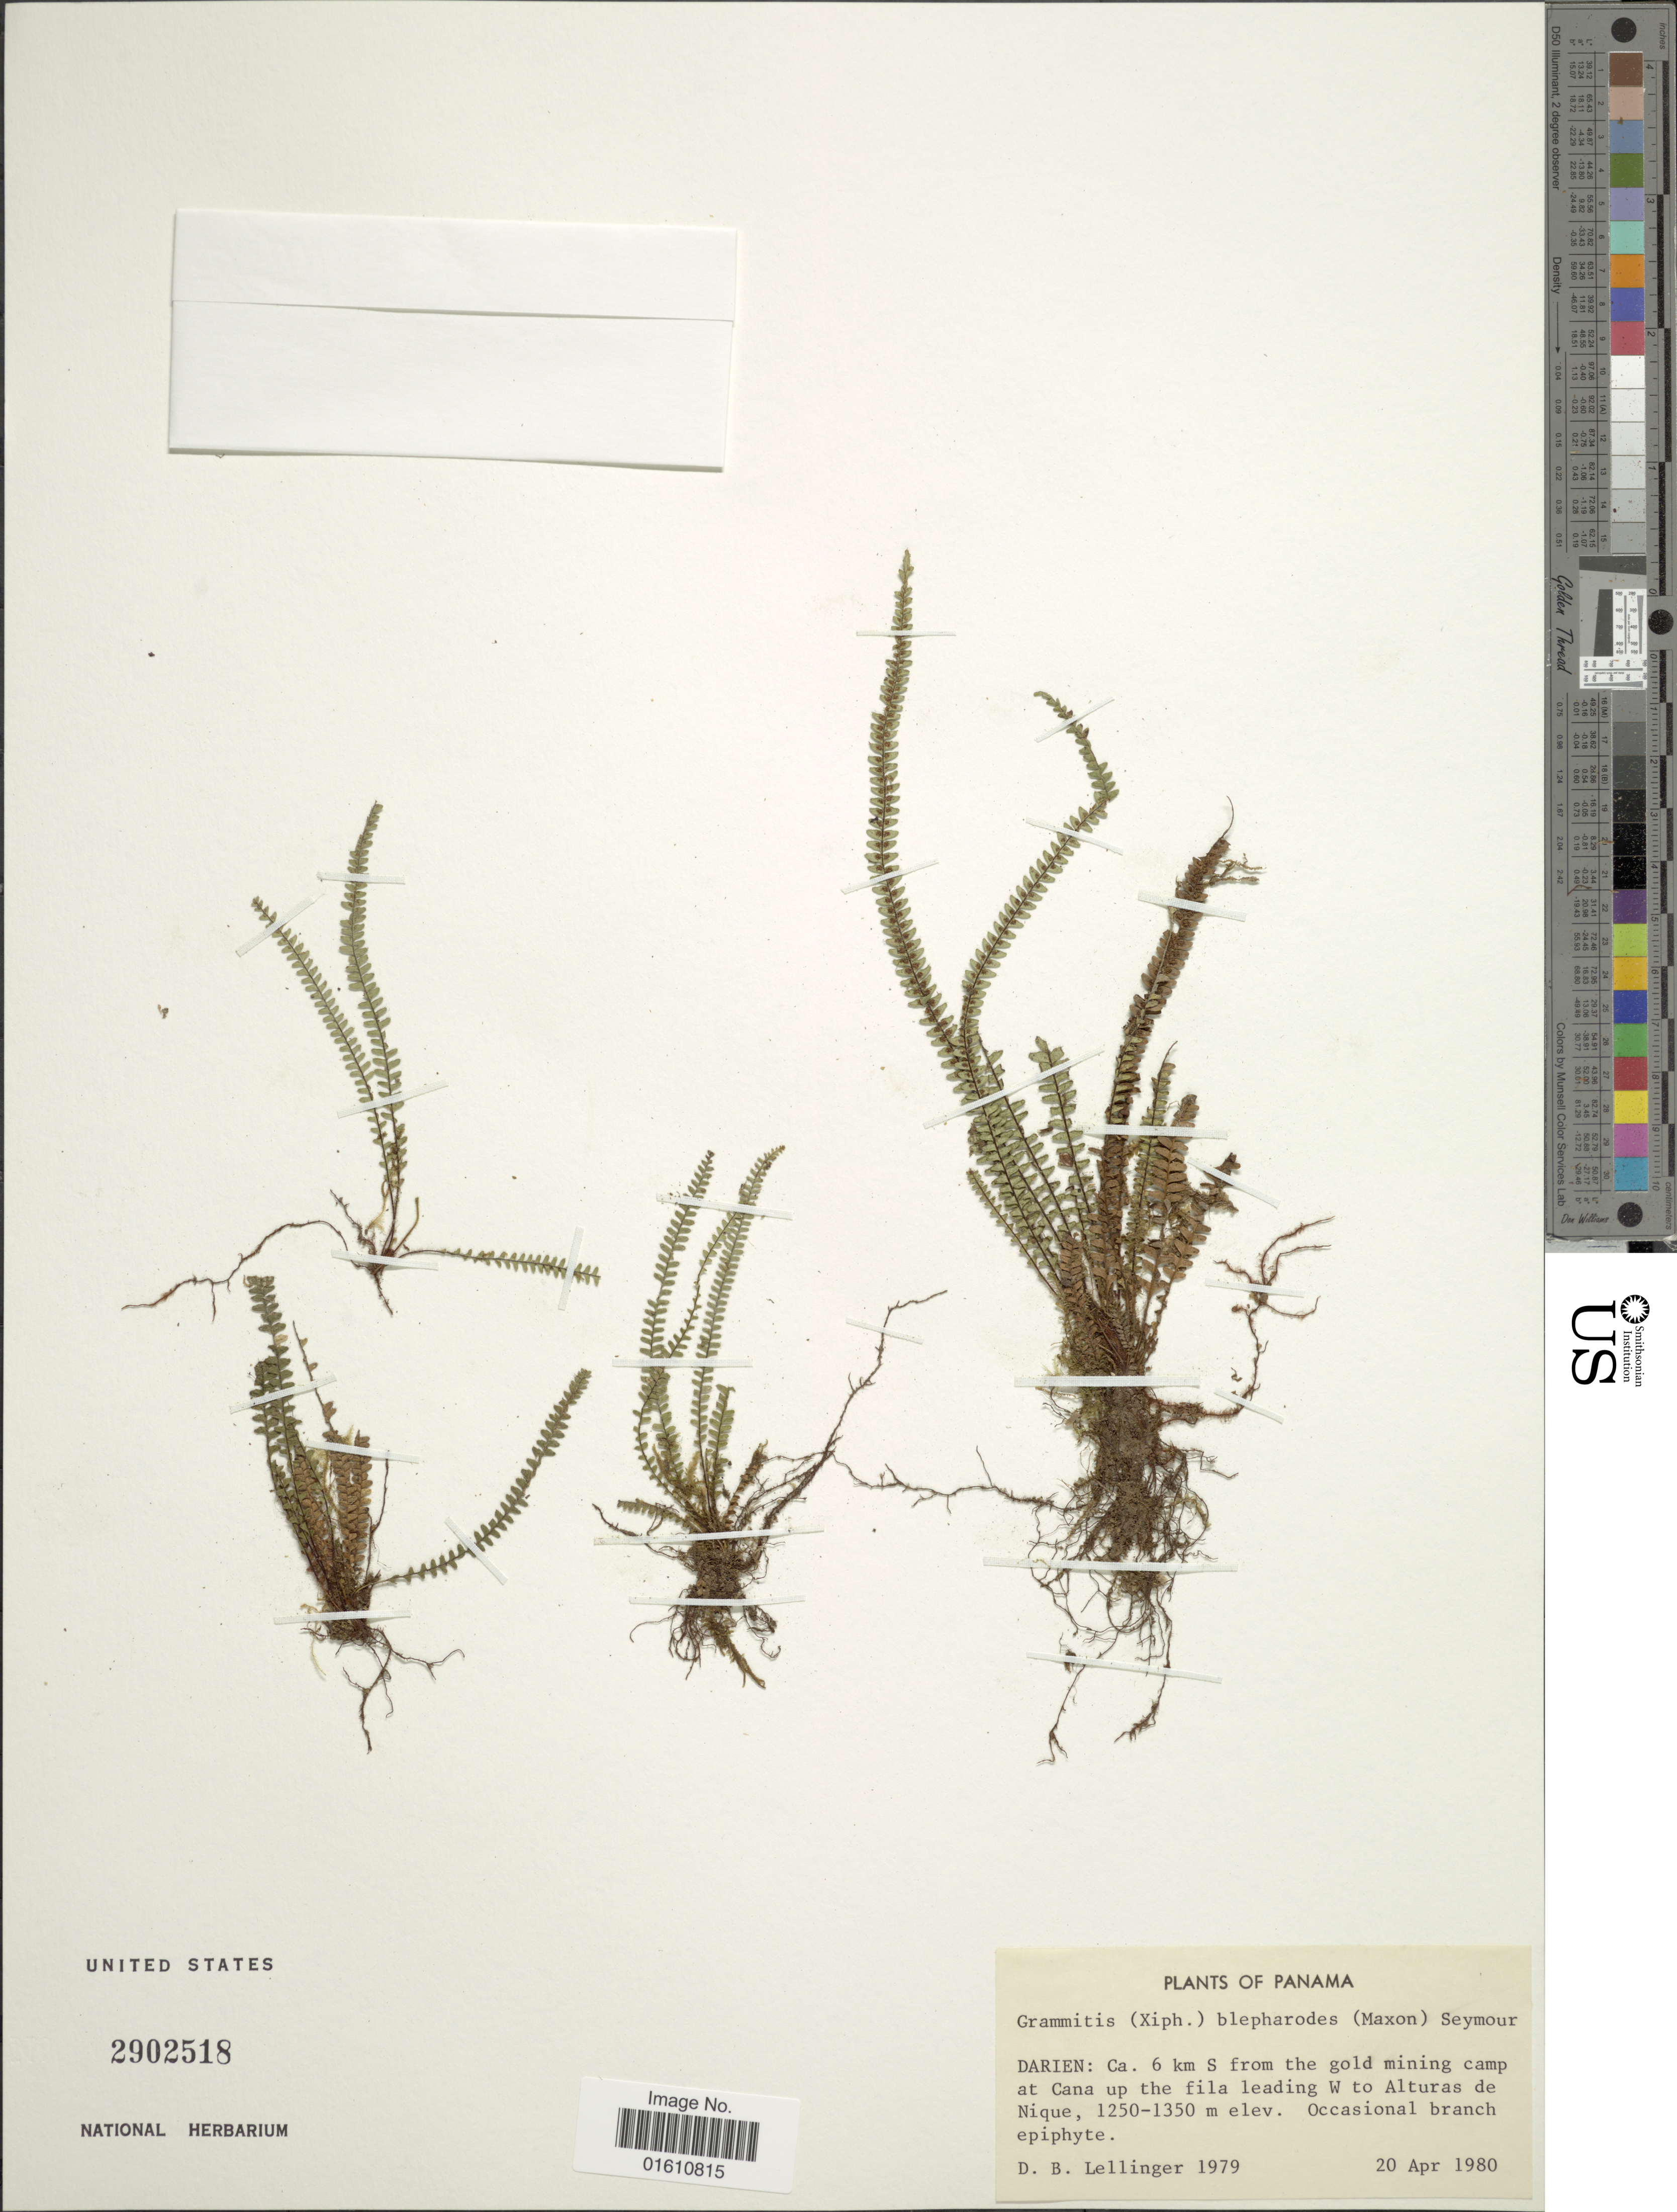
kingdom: Plantae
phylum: Tracheophyta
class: Polypodiopsida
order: Polypodiales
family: Polypodiaceae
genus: Moranopteris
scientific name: Moranopteris taenifolia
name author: (Jenman) R. Y. Hirai & J. Prado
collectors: D. B. Lellinger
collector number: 1979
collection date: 1980-04-20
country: Panama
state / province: Darién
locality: Darien: Ca. 6 km S from the gold mining camp at Cana up the fila leading W to Alturas de Nique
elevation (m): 1250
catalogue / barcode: US 2902518